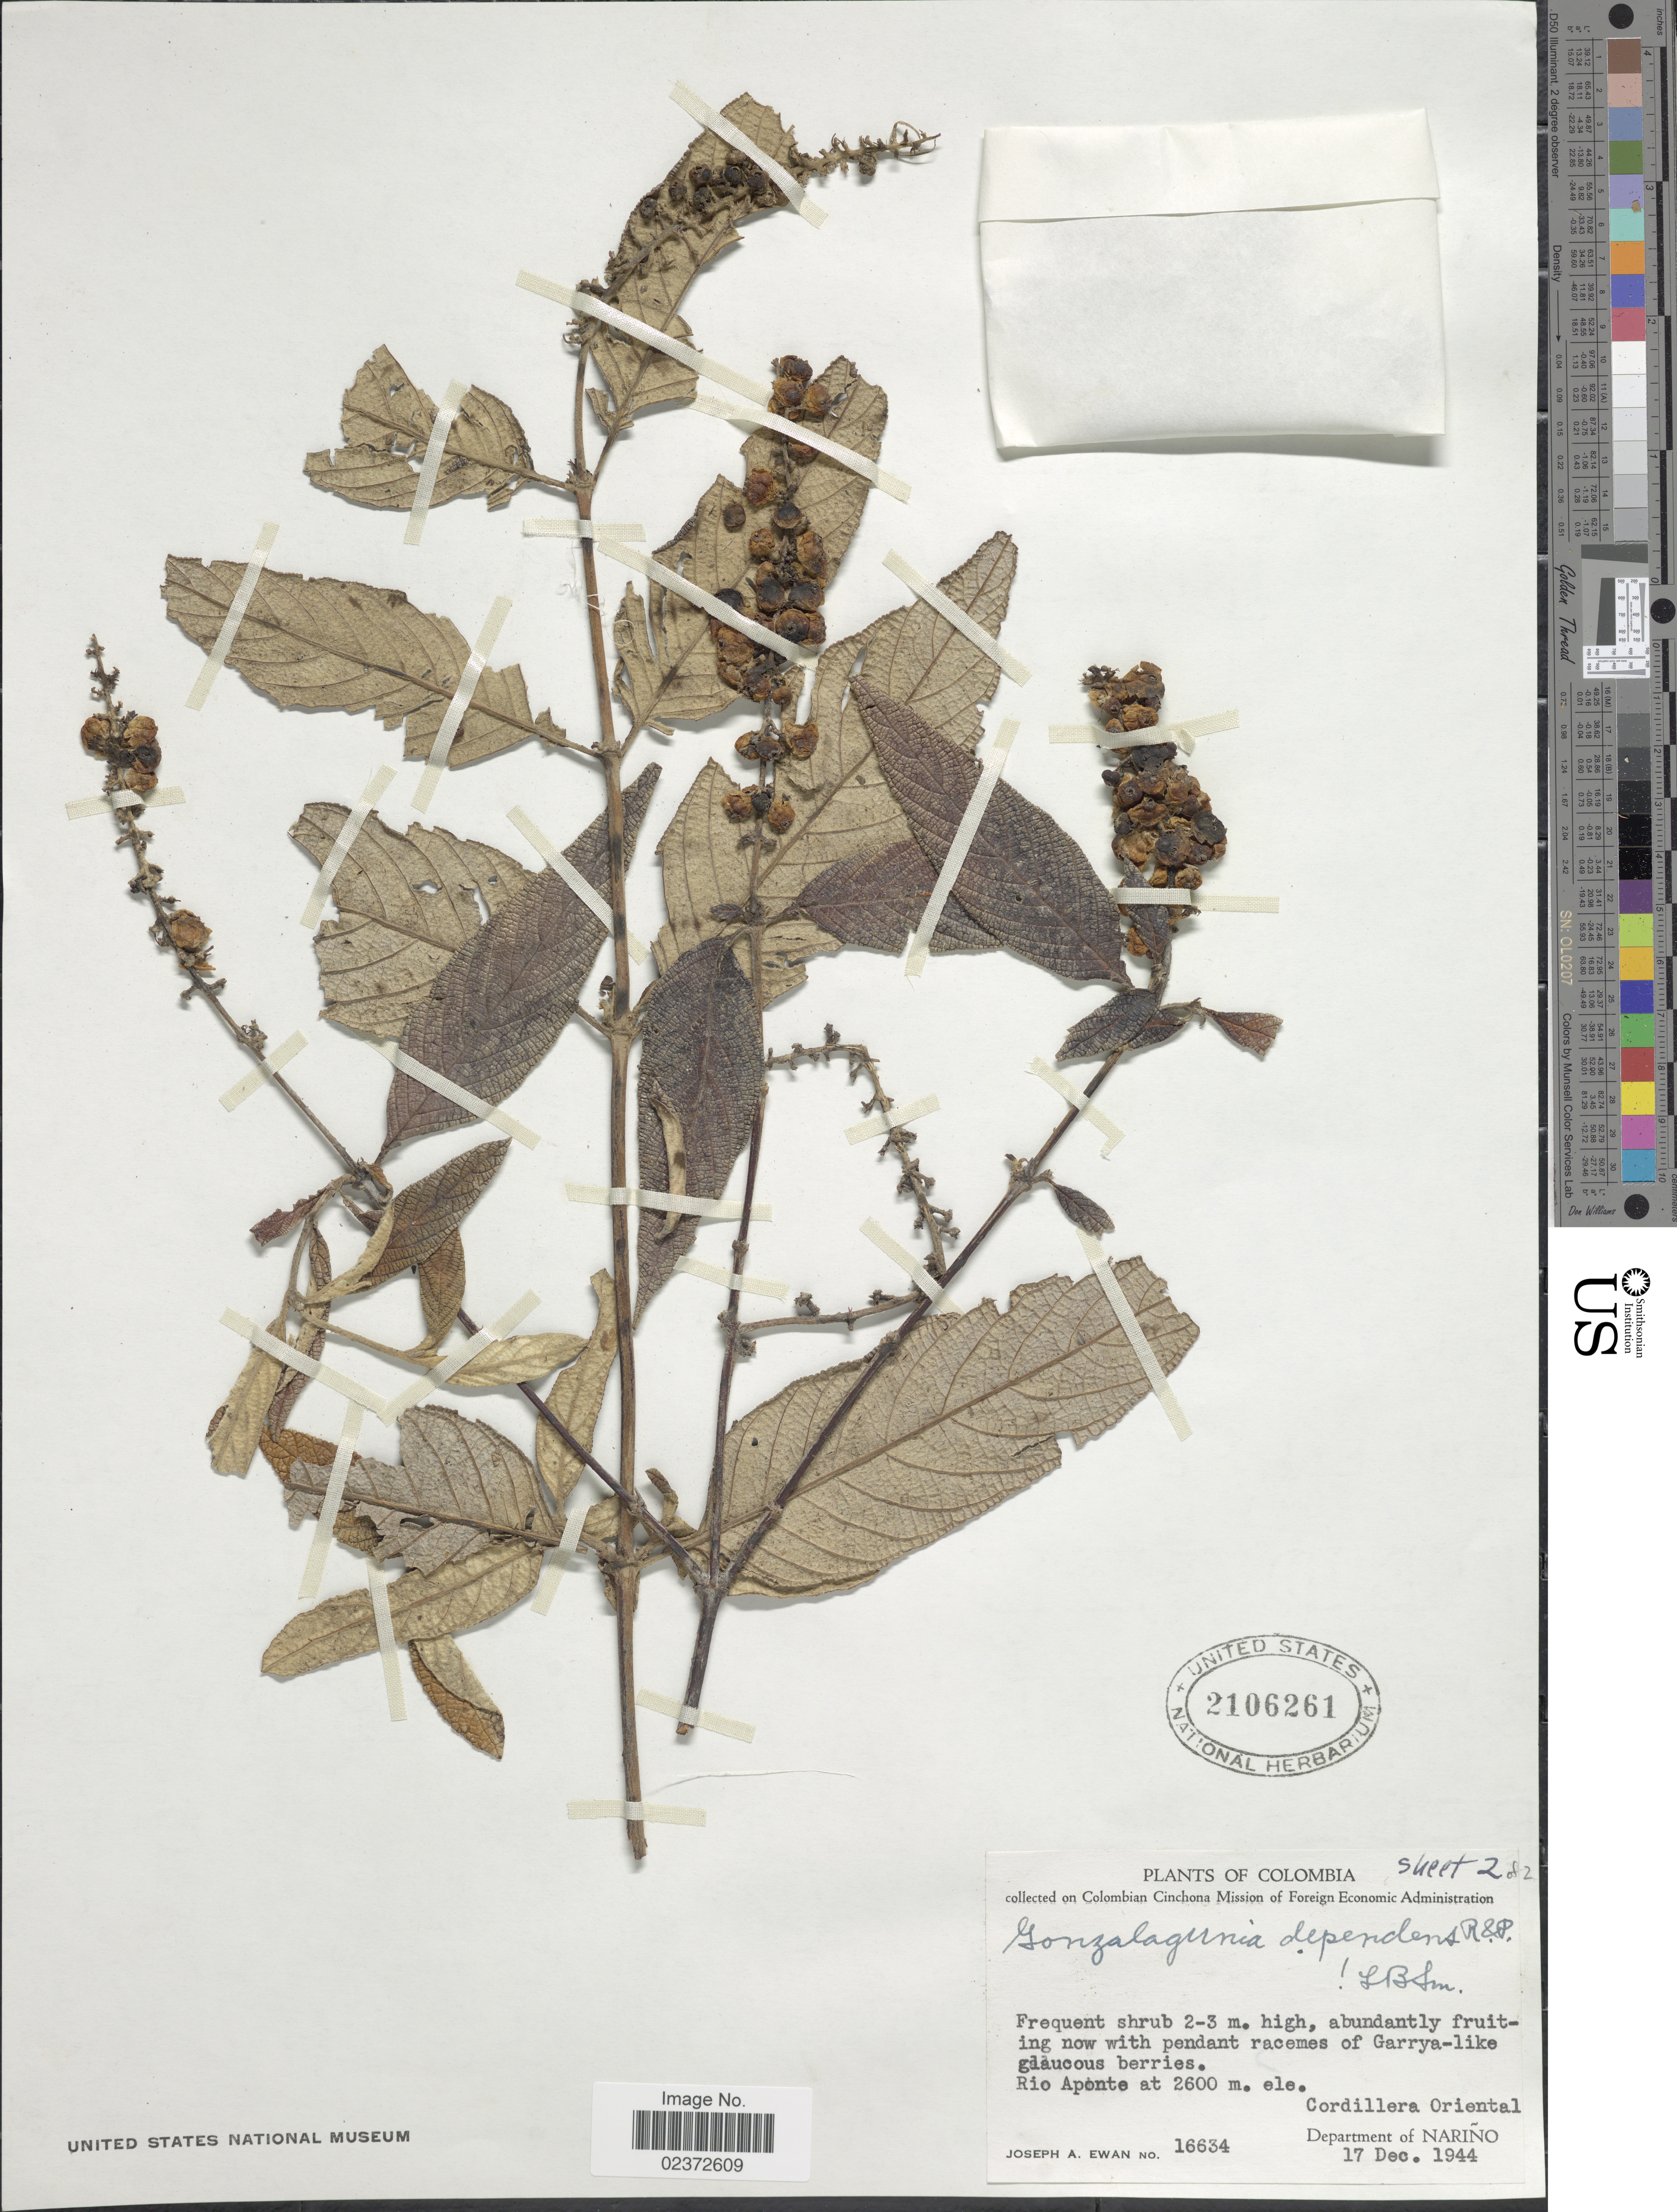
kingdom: Plantae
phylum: Tracheophyta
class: Magnoliopsida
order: Gentianales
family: Rubiaceae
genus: Gonzalagunia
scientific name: Gonzalagunia dependens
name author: Ruiz & Pav.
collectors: J. A. Ewan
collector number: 16634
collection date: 1944-12-17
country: Colombia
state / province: Nariño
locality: Rio Aponte. Cordillera Oriental. Department of Narino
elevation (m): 2600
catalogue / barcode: US 2106261